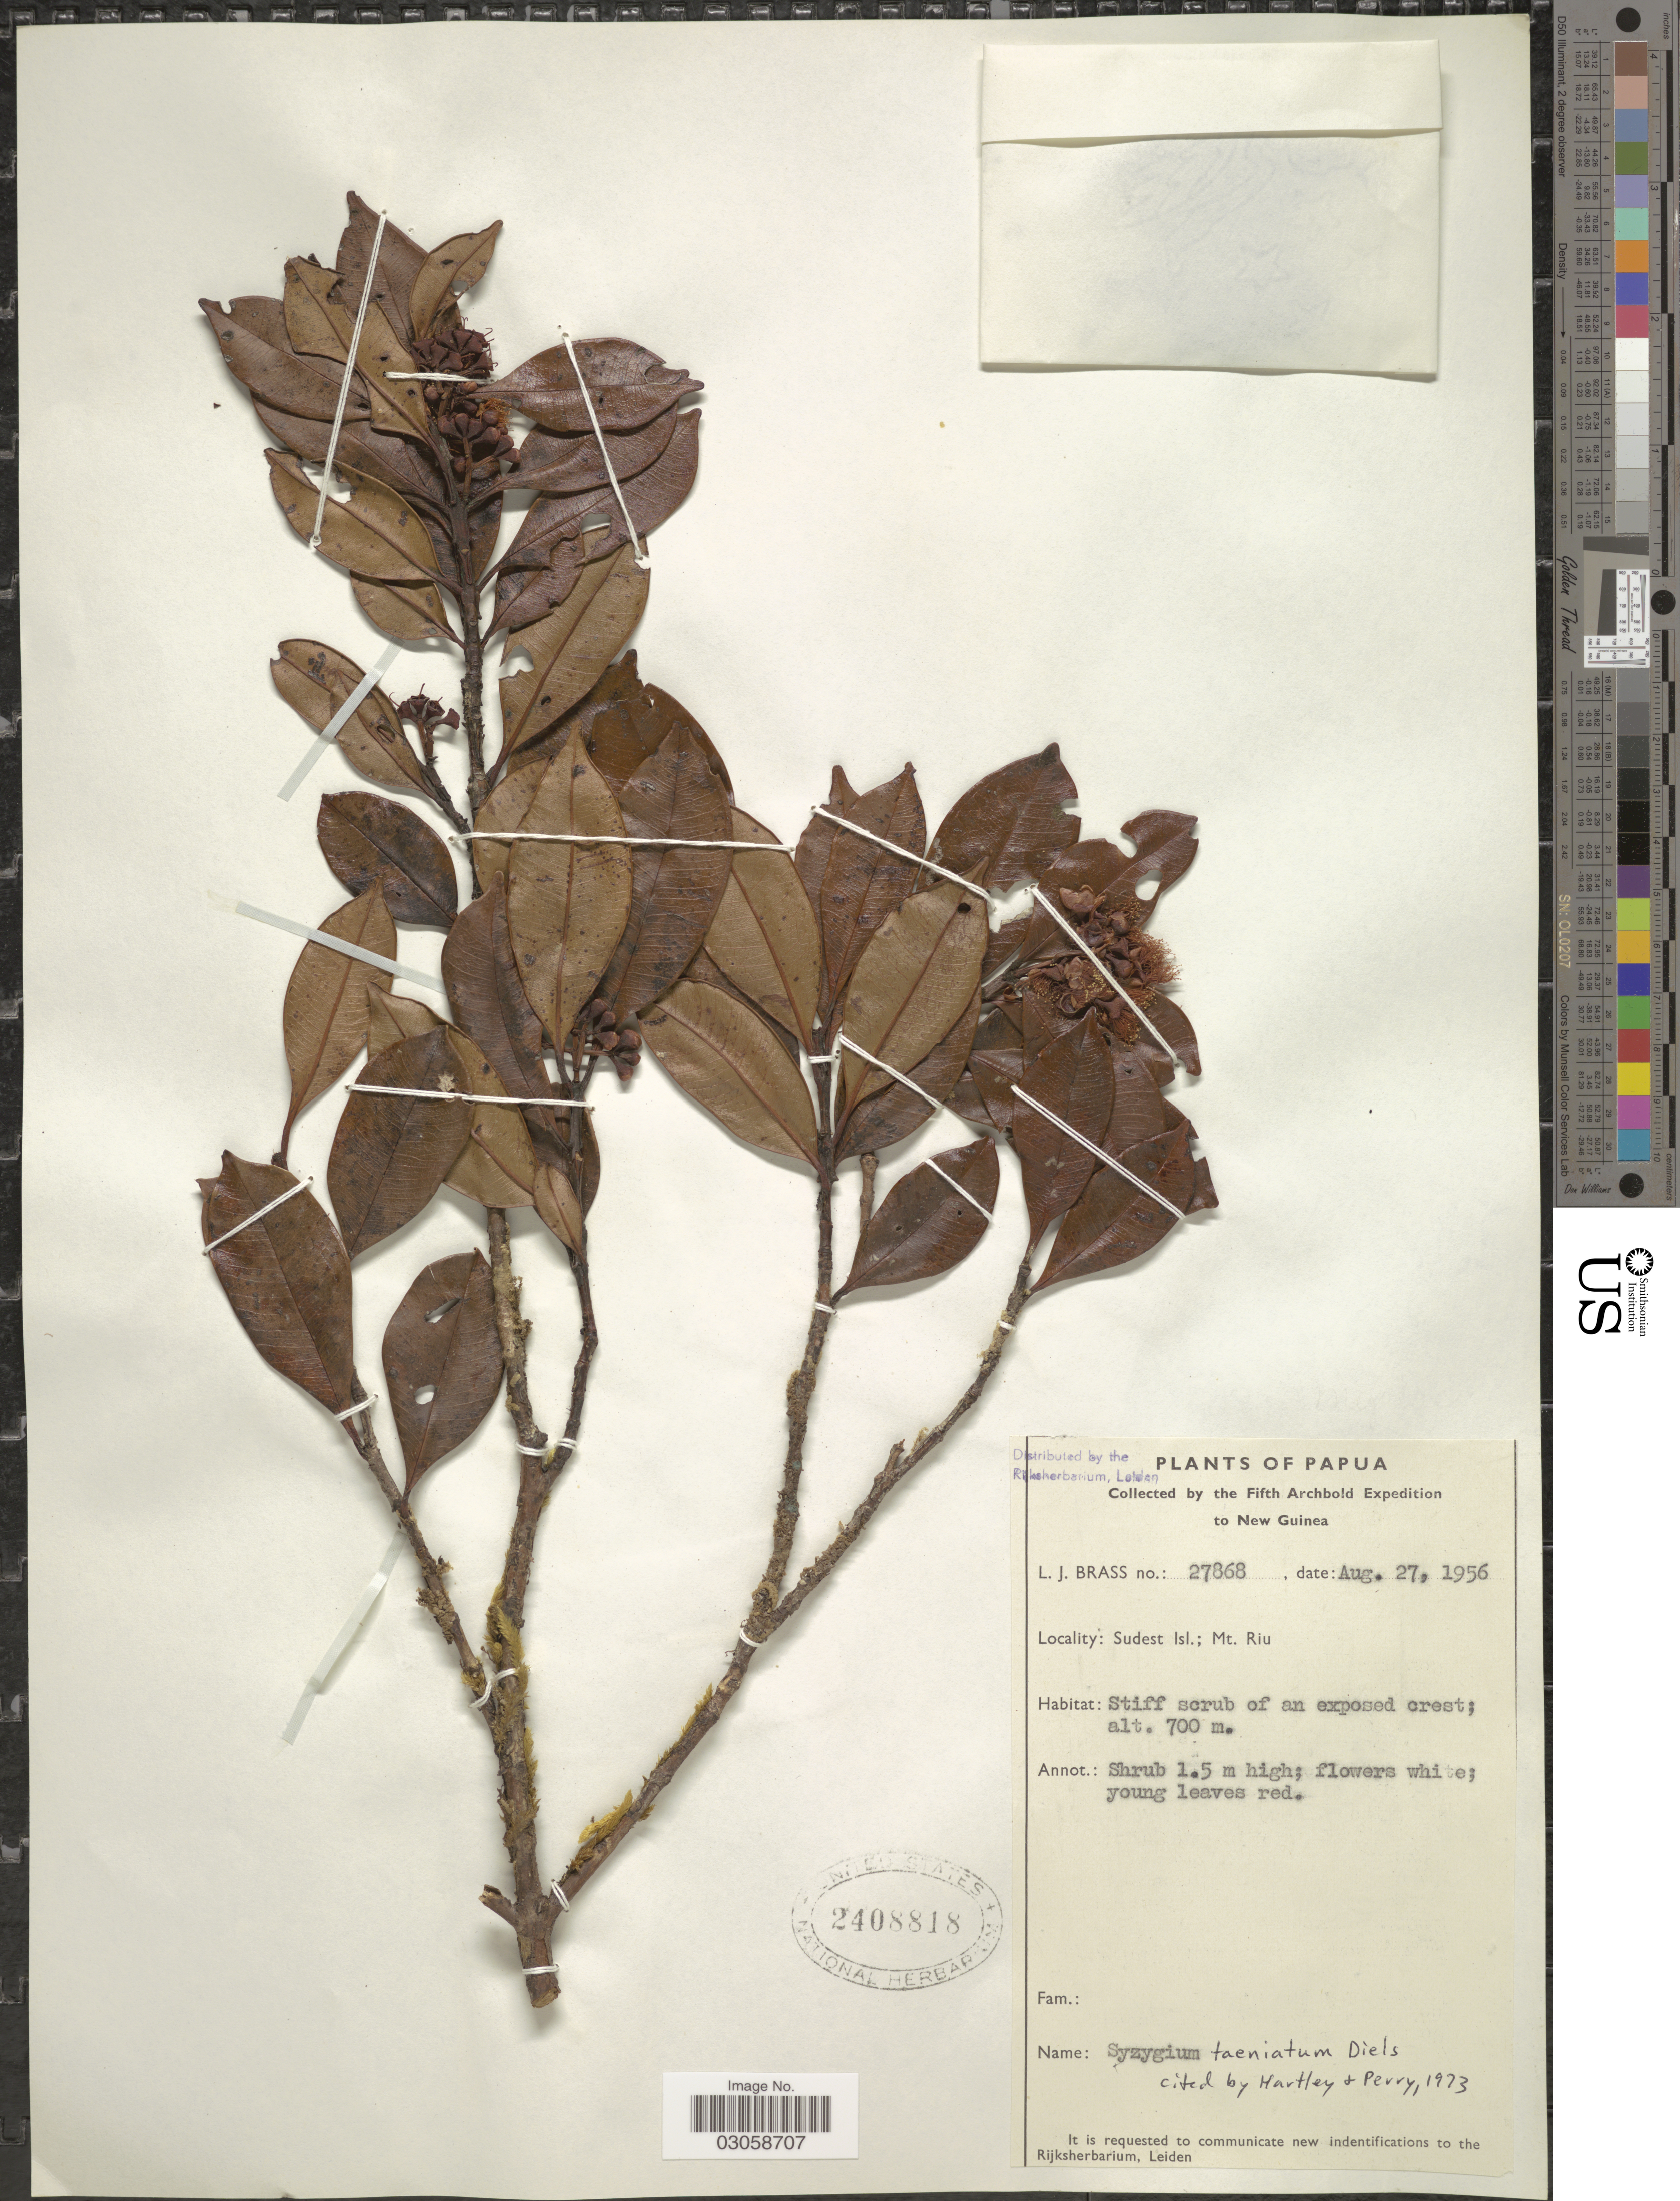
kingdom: Plantae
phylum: Tracheophyta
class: Magnoliopsida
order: Myrtales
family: Myrtaceae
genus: Syzygium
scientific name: Syzygium taeniatum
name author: Diels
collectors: L. J. Brass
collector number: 27868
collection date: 1956-08-27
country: Papua New Guinea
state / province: Milne Bay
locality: Papua, New Guinea. Sudest Isl.; Mt. Riu.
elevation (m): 700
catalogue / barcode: US 2408818